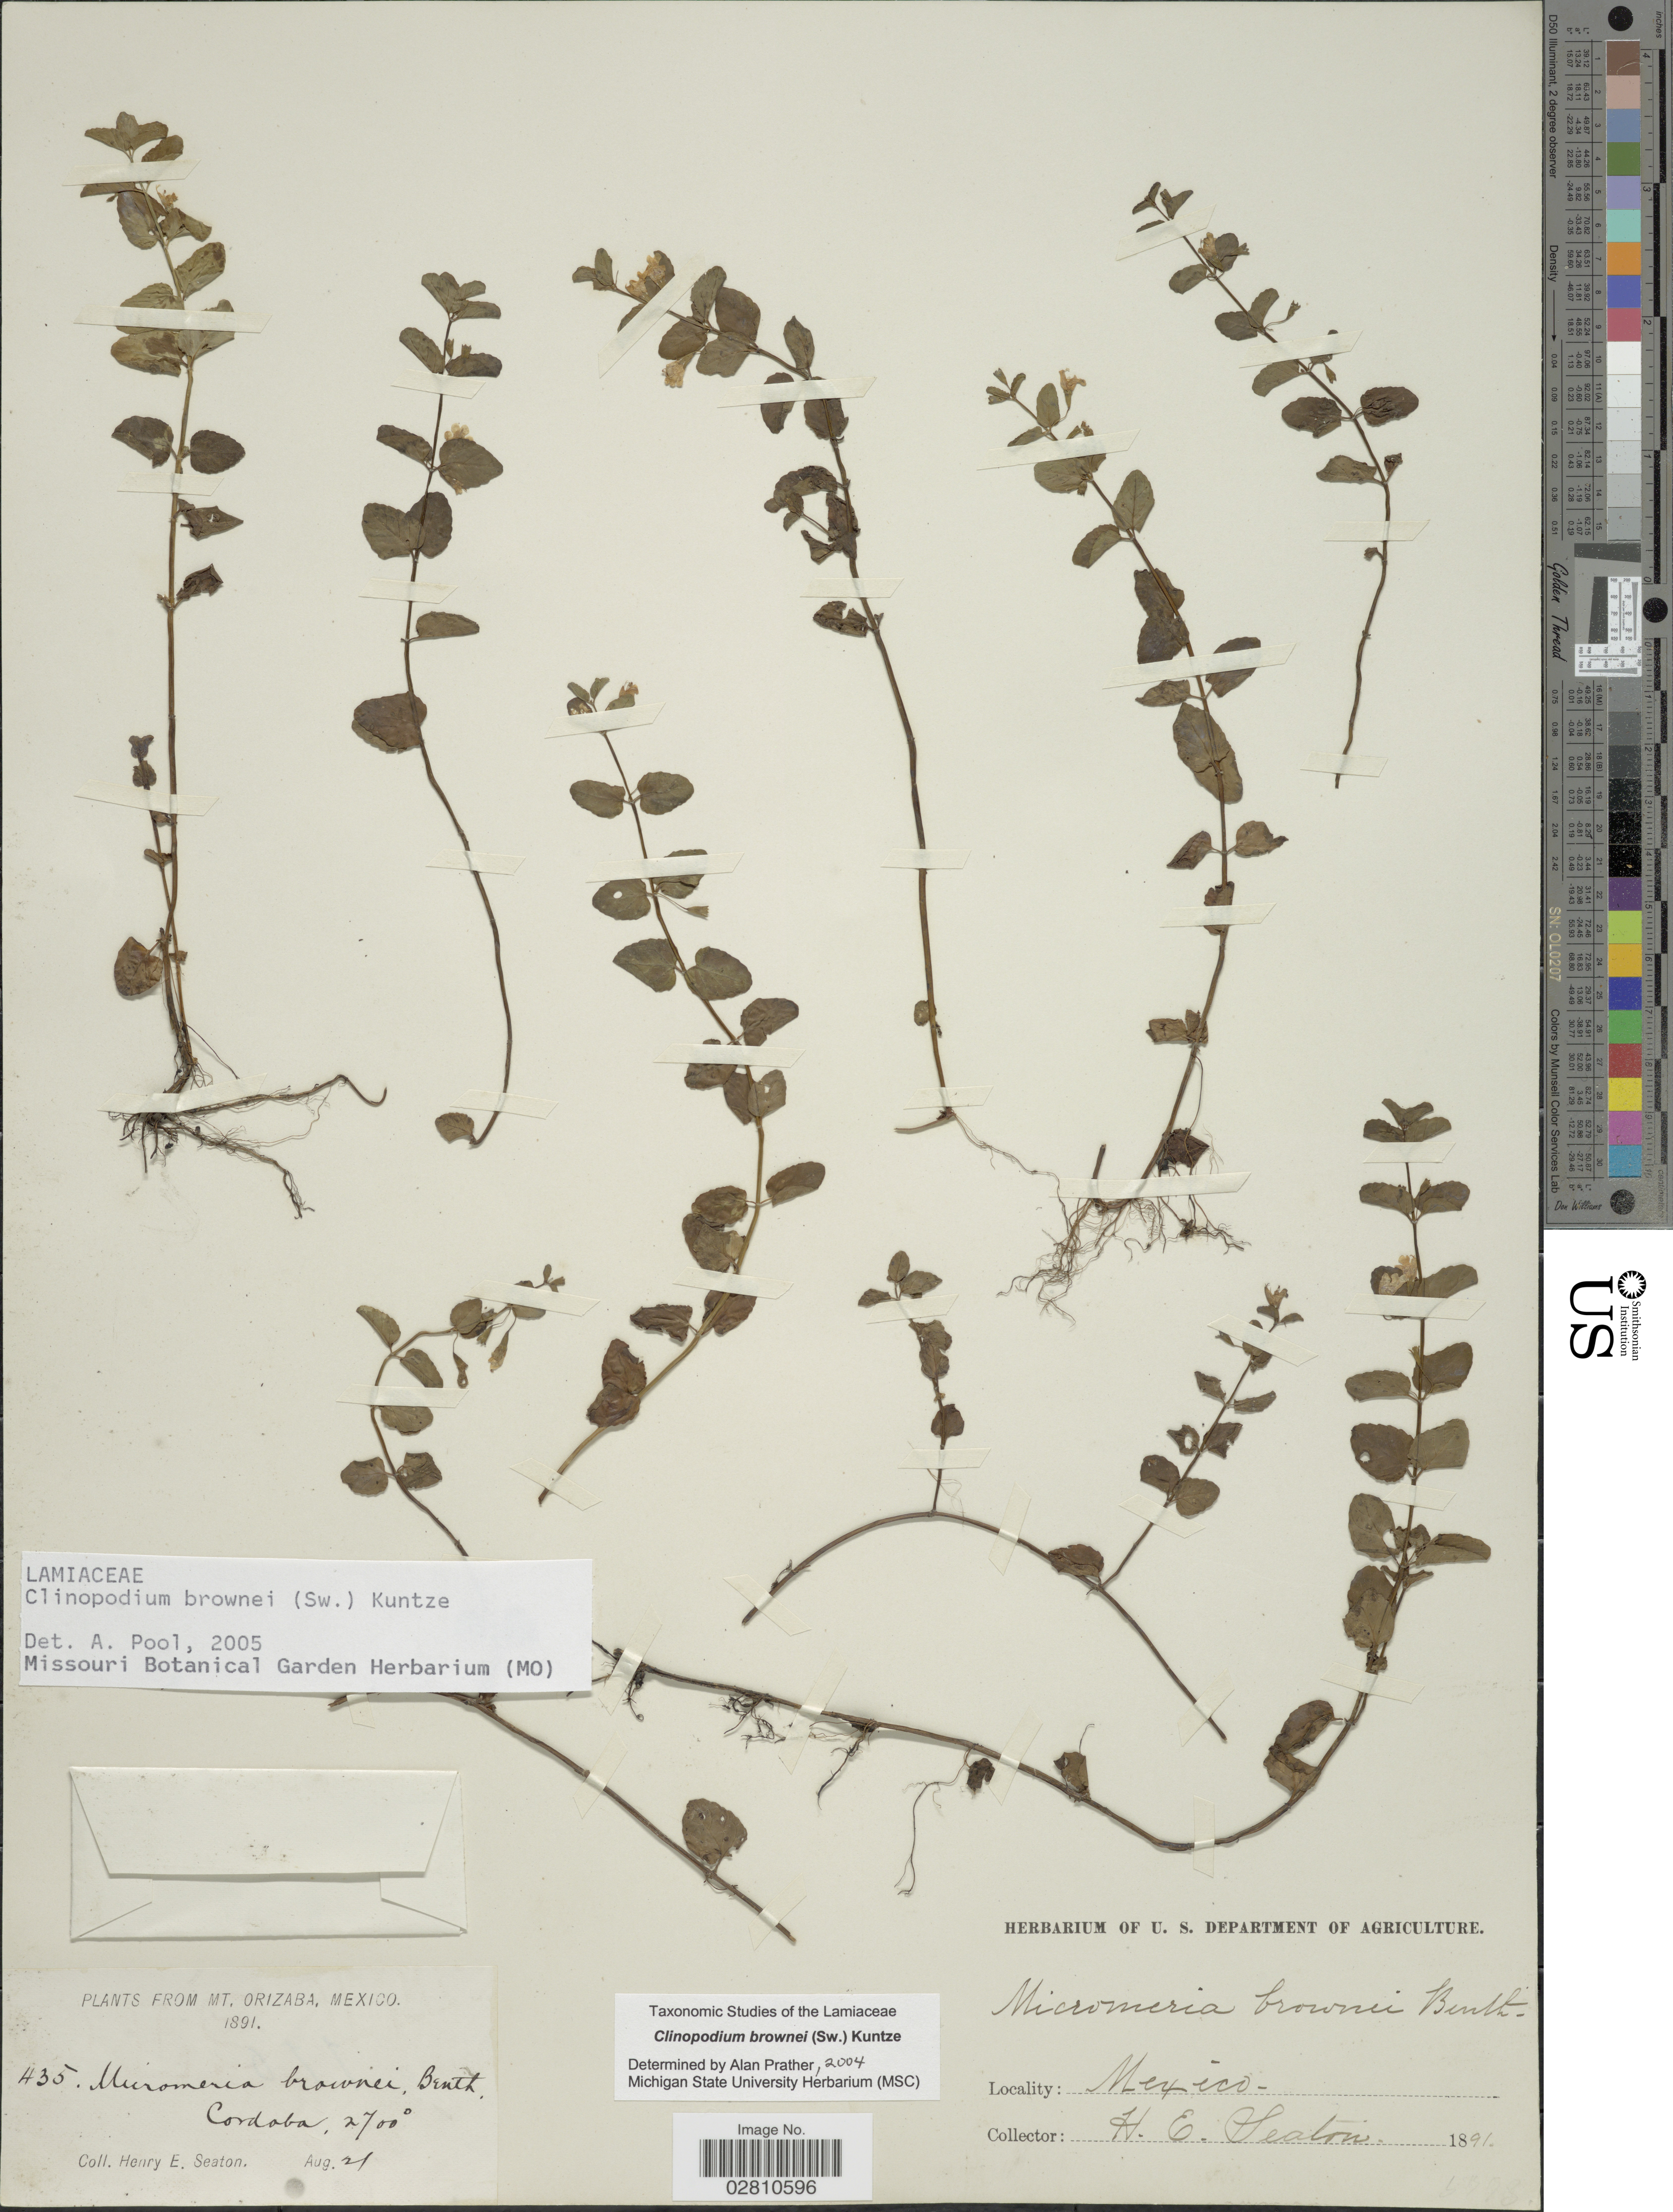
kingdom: Plantae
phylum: Tracheophyta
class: Magnoliopsida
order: Lamiales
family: Lamiaceae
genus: Clinopodium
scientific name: Clinopodium brownei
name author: (Sw.) Kuntze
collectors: H. E. Seaton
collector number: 435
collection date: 1891-08-21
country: Mexico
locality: Mt. Orizaba, Cordoba.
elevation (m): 823